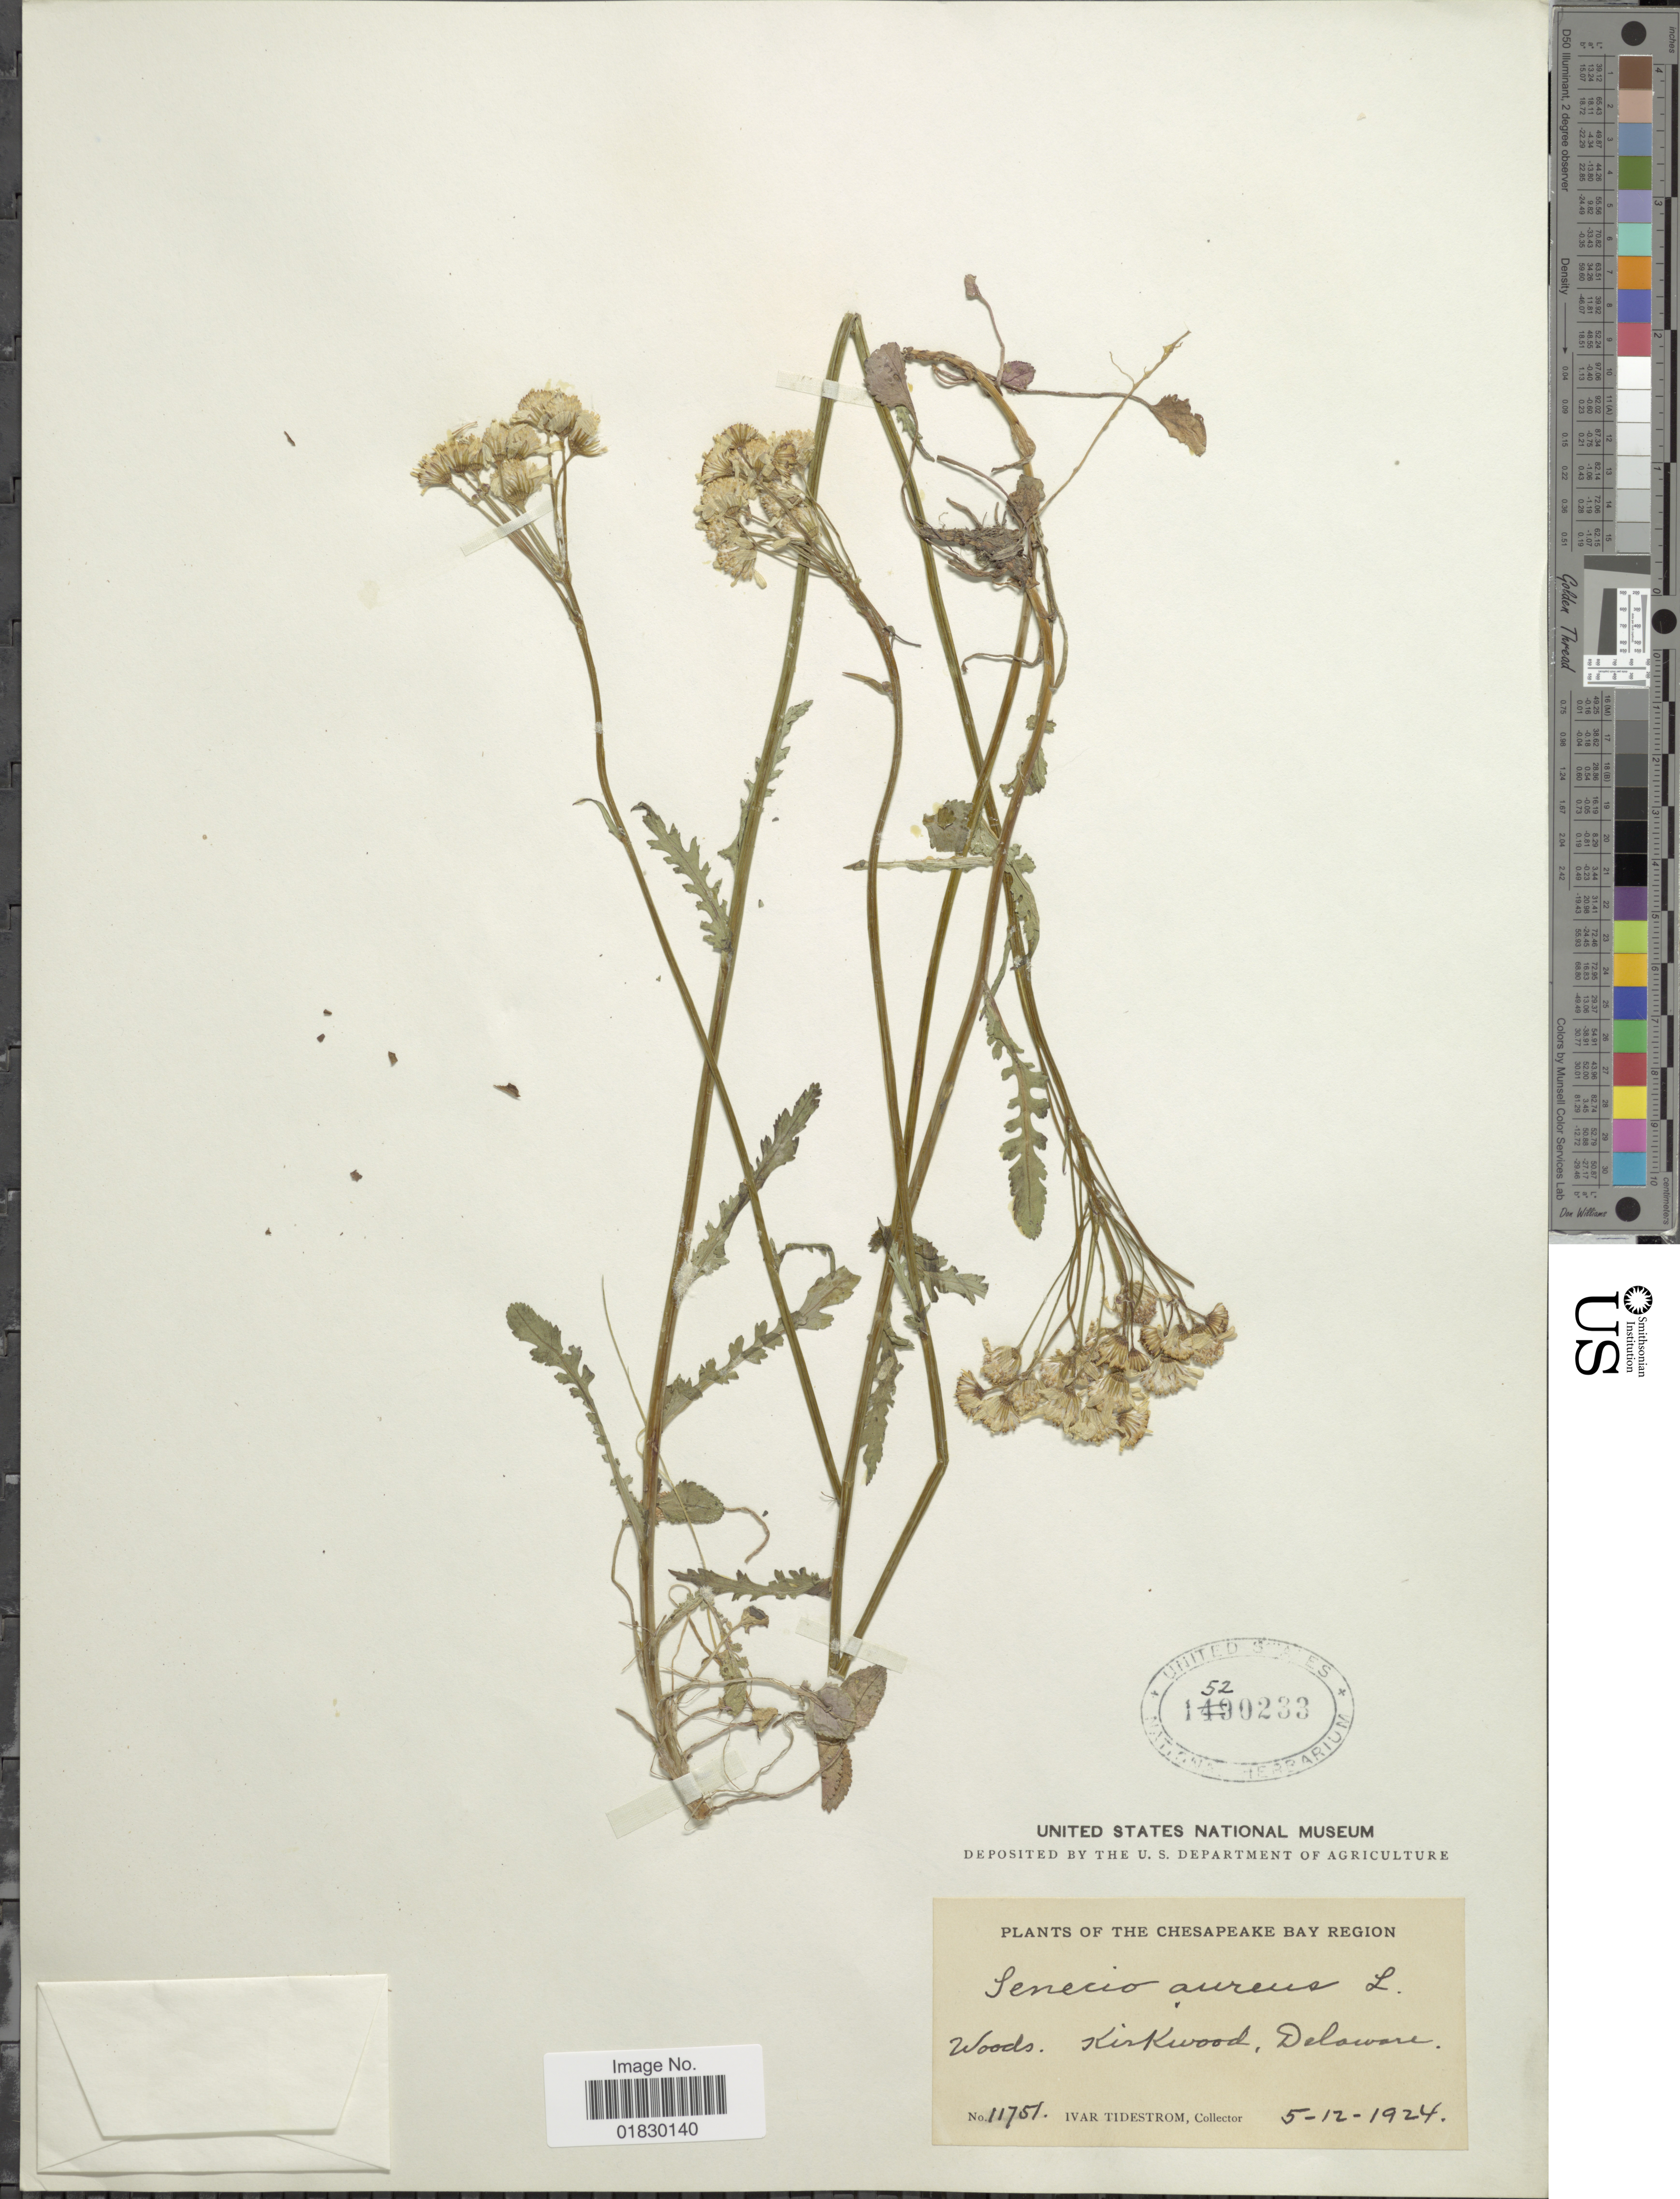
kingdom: Plantae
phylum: Tracheophyta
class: Magnoliopsida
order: Asterales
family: Asteraceae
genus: Packera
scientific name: Packera aurea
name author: (L.) Á. Löve & D. Löve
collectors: I. F. Tidestrom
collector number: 11751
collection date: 1924-05-12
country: United States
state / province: Delaware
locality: The Chesapeake Bay Region, Kirkwood, Delaware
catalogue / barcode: US 1520233